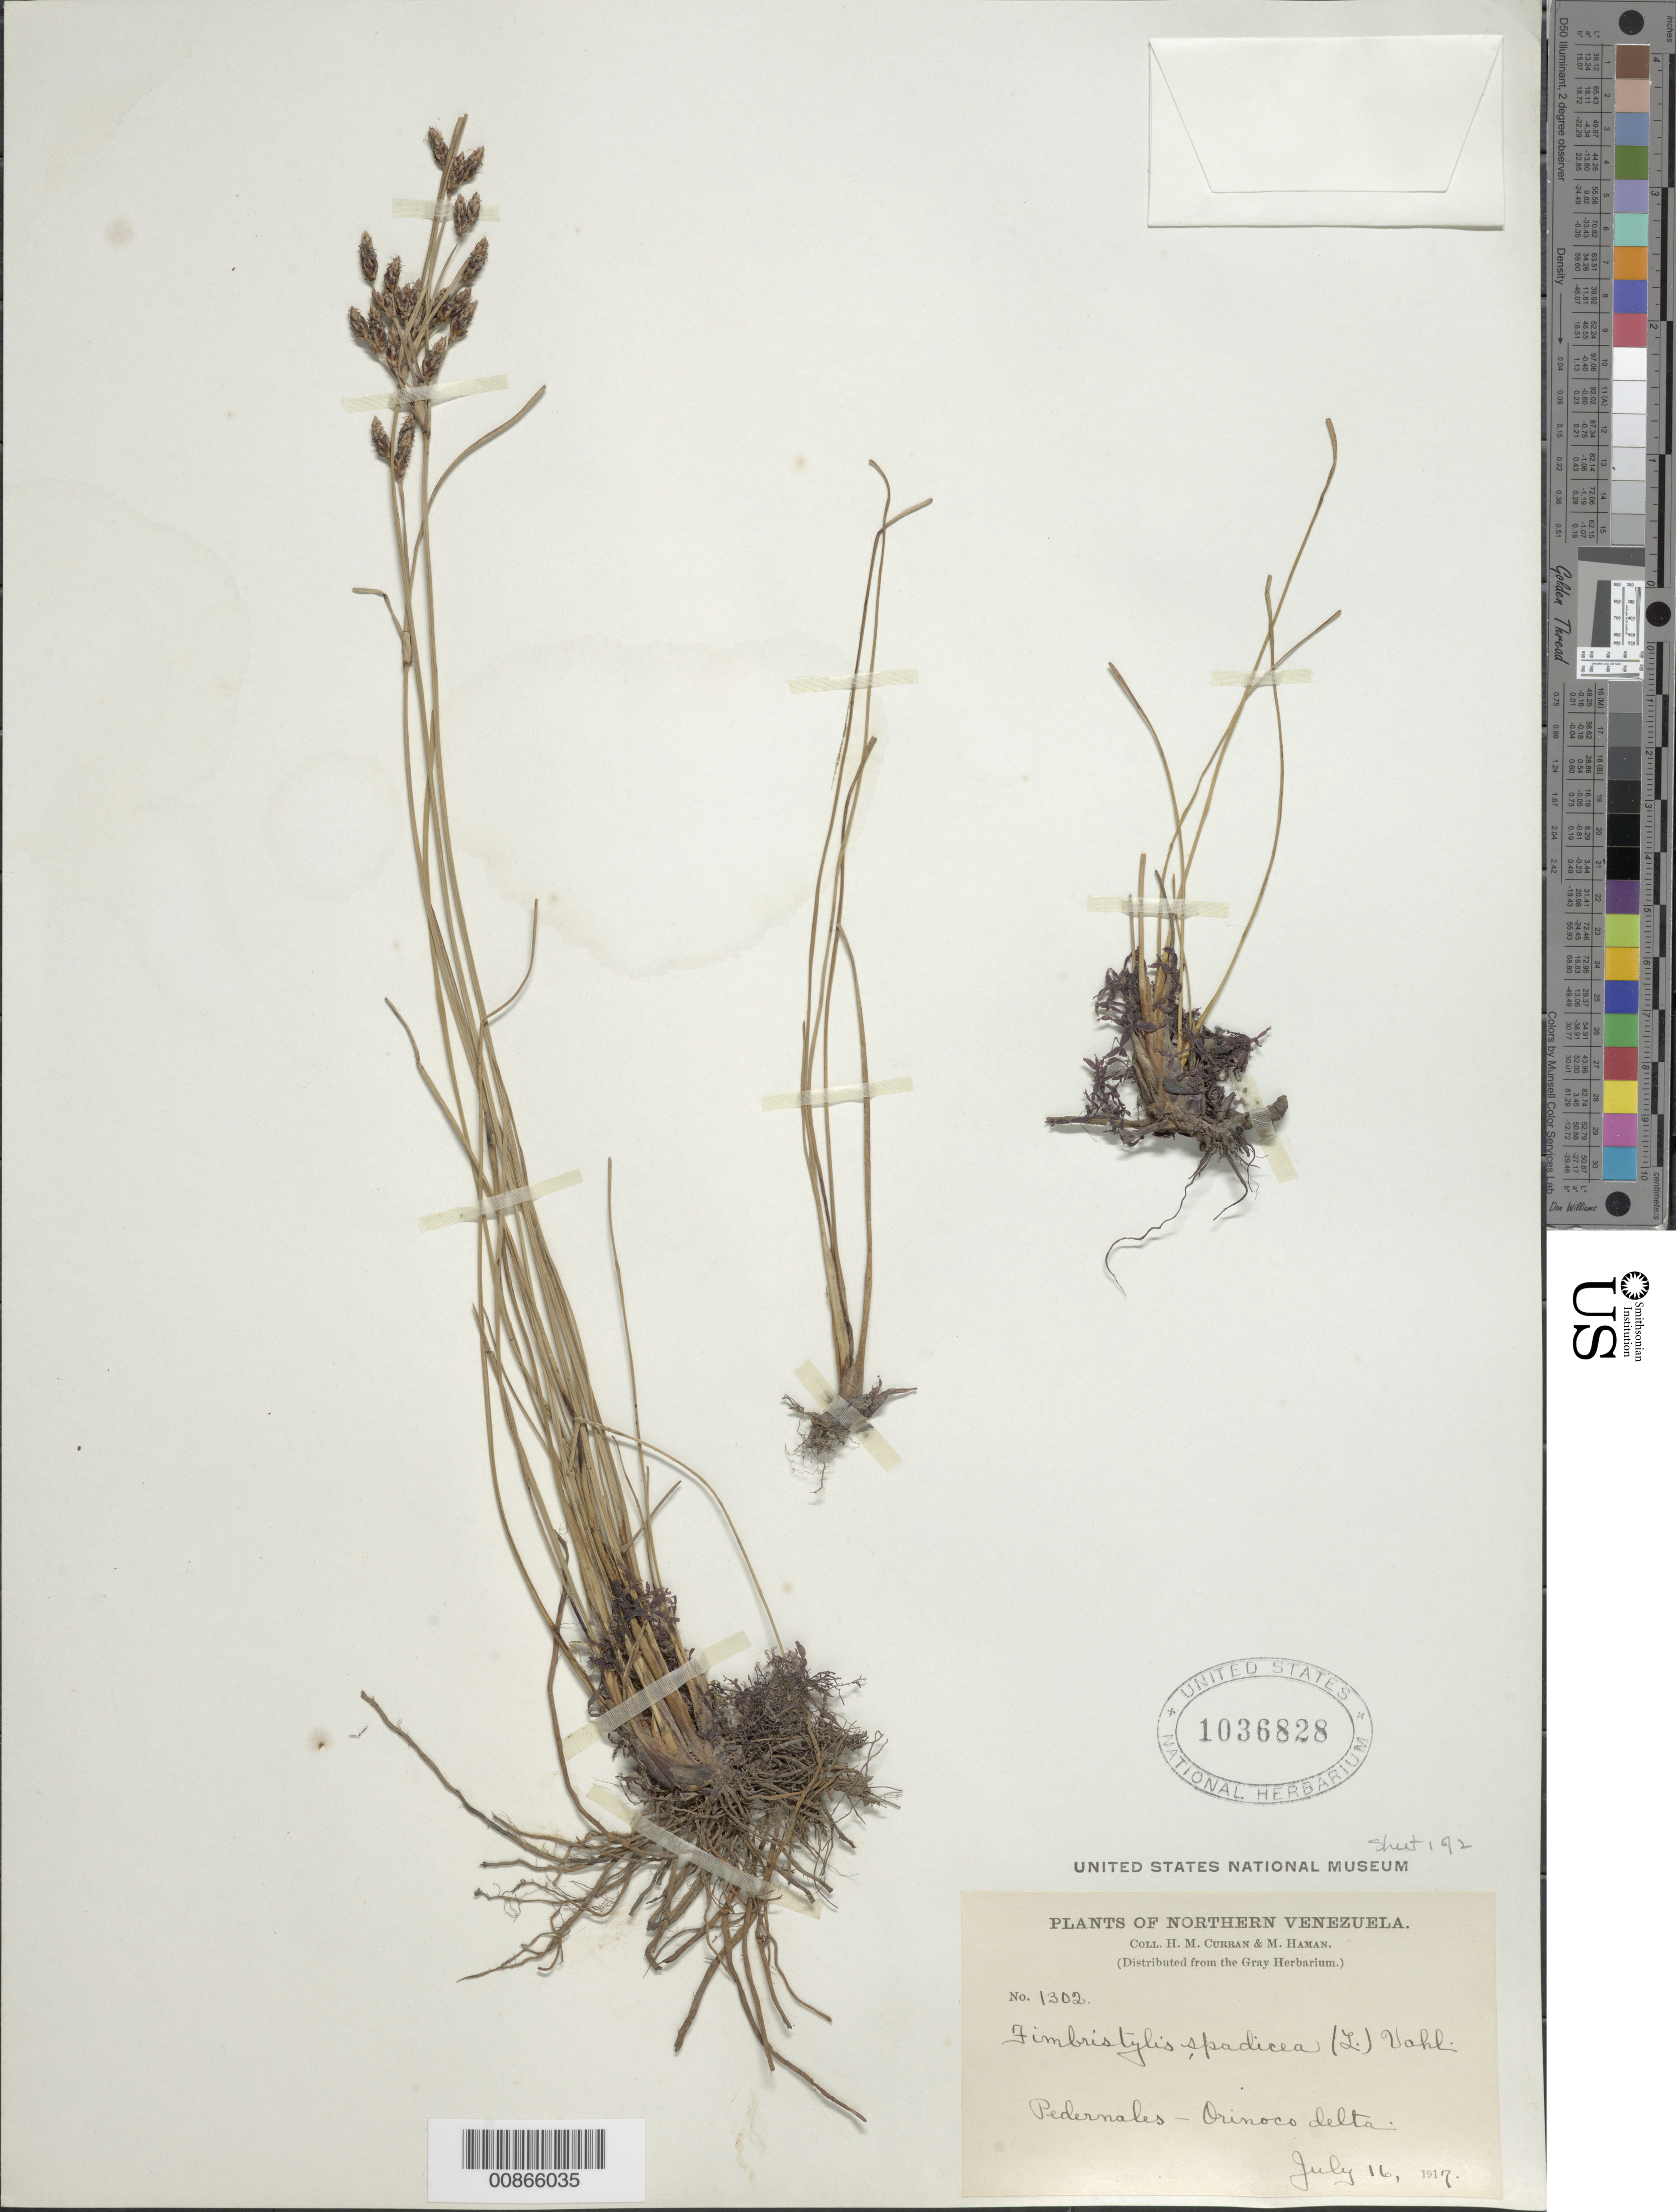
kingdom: Plantae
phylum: Tracheophyta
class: Liliopsida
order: Poales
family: Cyperaceae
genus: Fimbristylis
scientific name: Fimbristylis spadicea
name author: (L.) Vahl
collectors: H. M. Curran & M. Haman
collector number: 1302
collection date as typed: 16-Jul-17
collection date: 1917-07-16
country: Venezuela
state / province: Delta Amacuro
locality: Pedernales, Orinoco Delta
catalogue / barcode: US 1036828